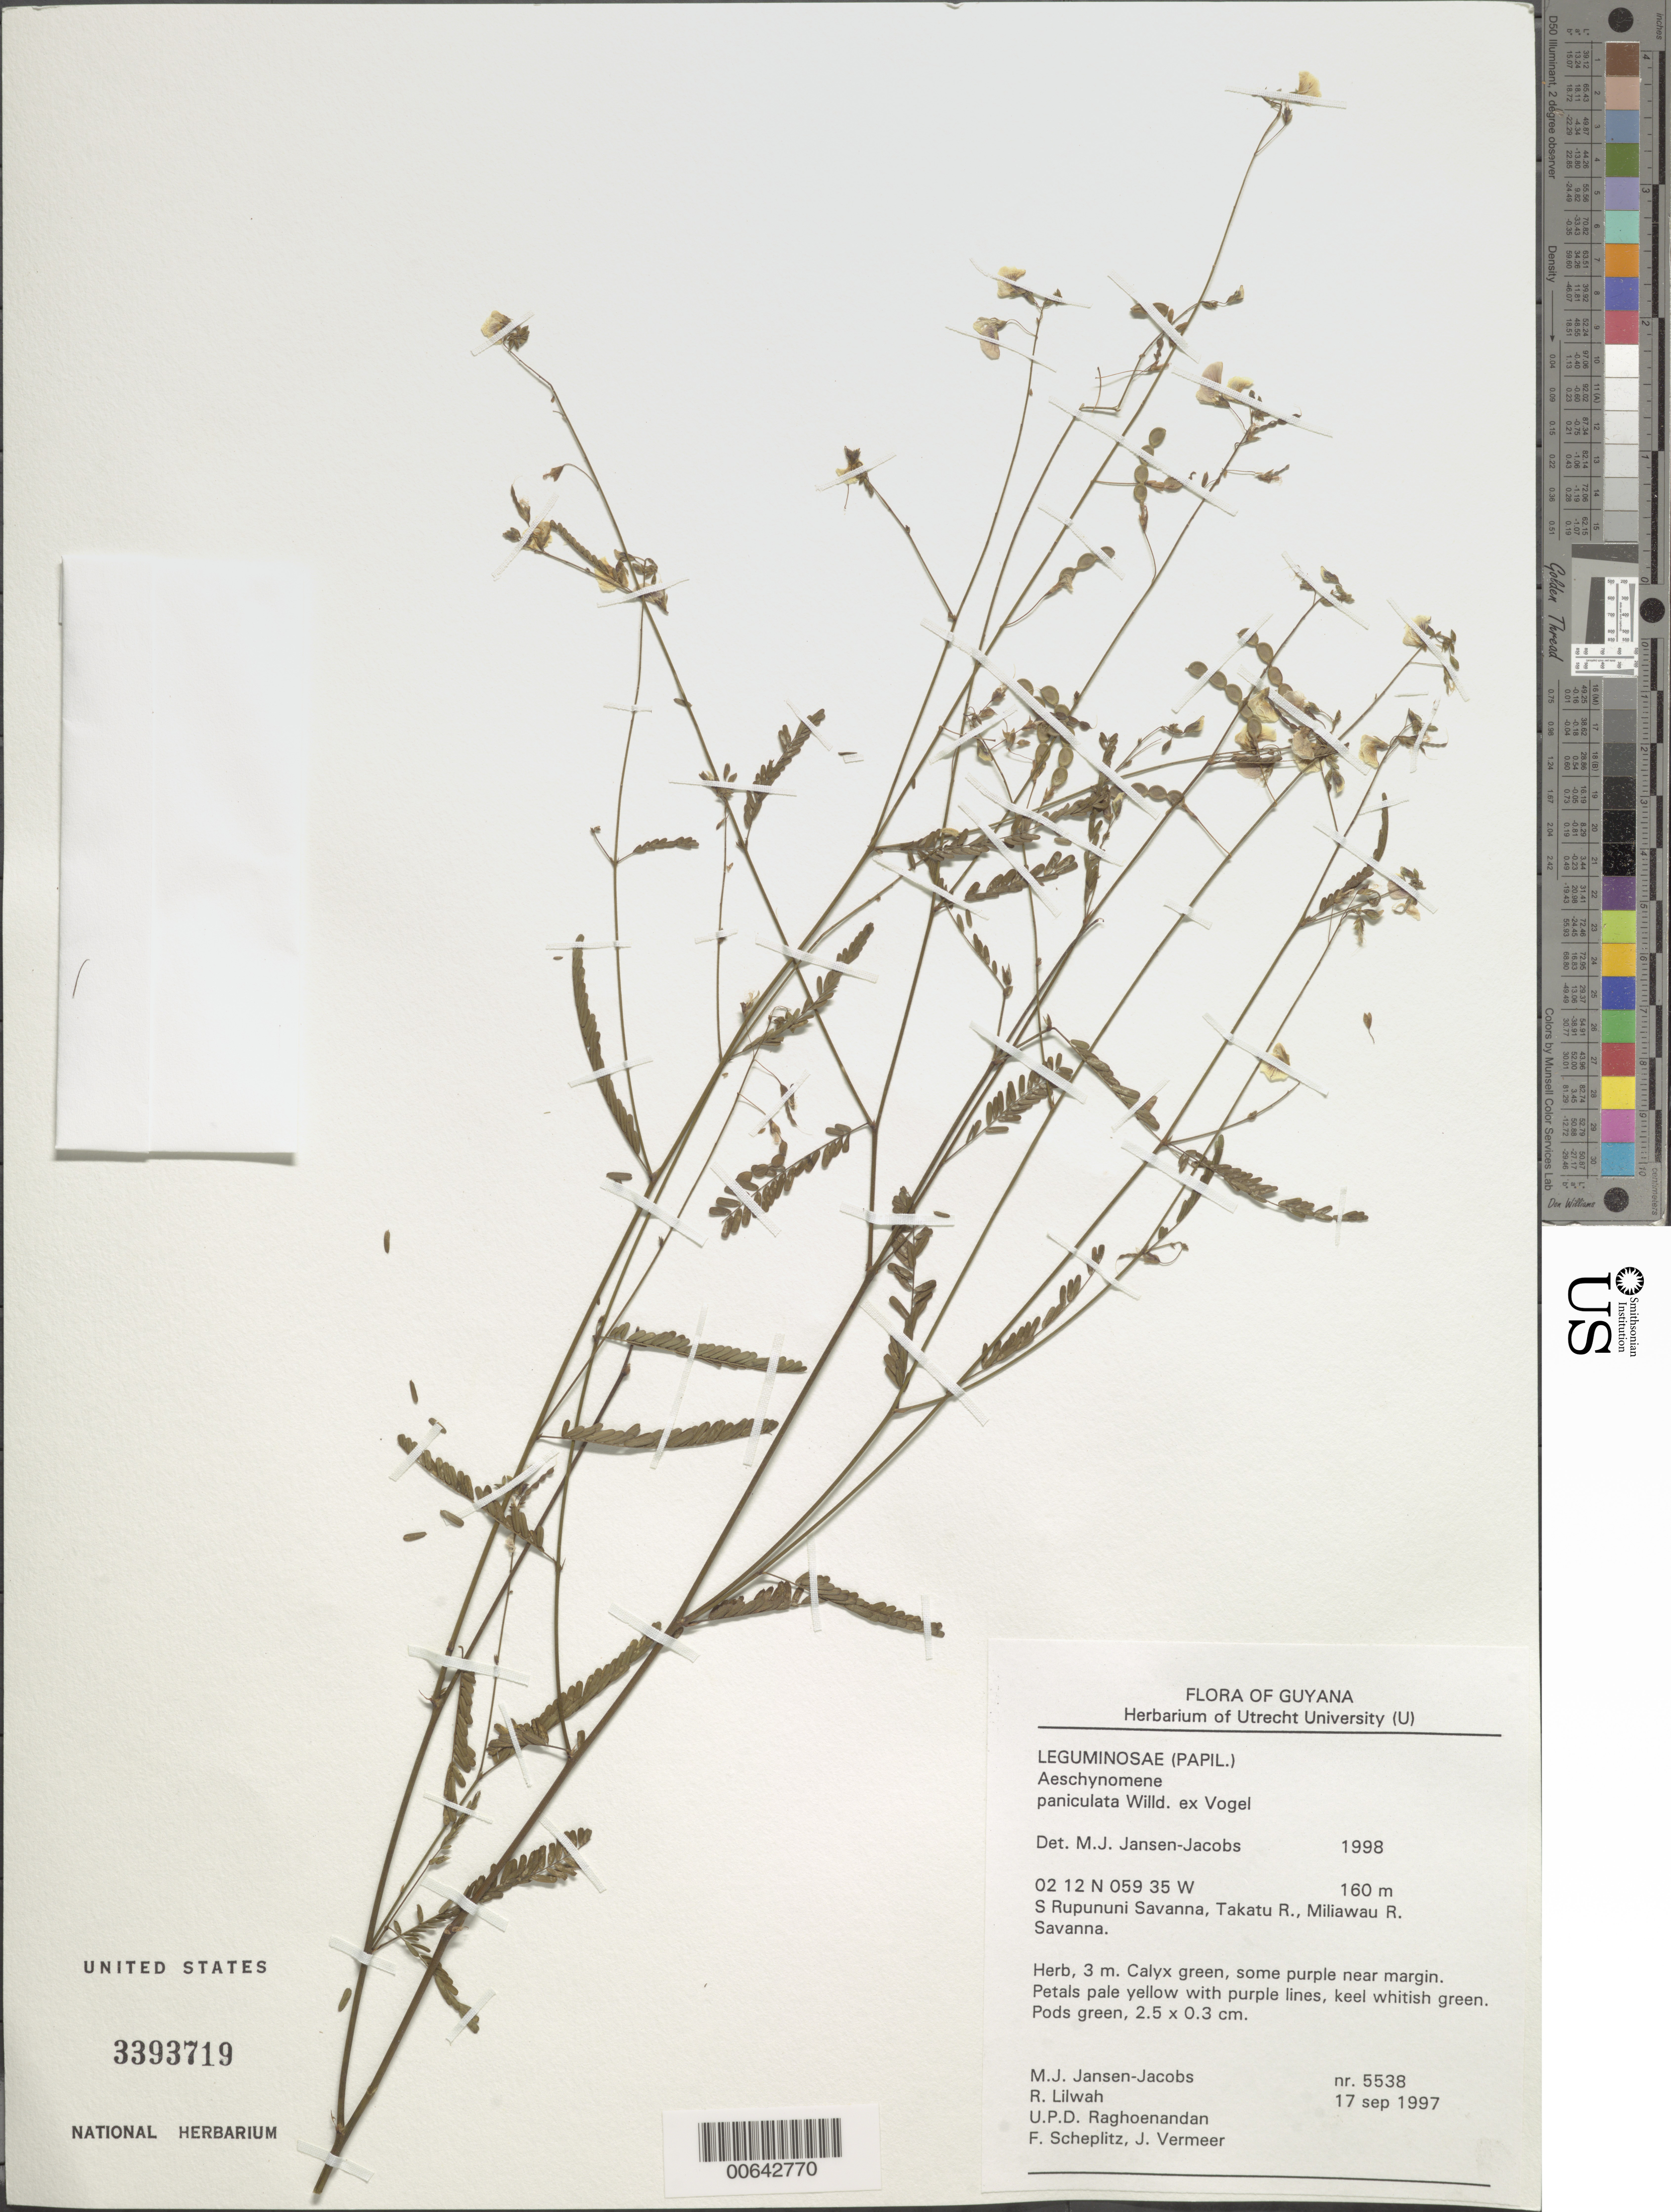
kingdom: Plantae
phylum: Tracheophyta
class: Magnoliopsida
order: Fabales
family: Fabaceae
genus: Aeschynomene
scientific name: Aeschynomene paniculata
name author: Vogel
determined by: Jansen-Jacobs, M. J., (U), Nationaal Herbarium Nederland, Utrecht University branch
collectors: M. J. Jansen-Jacobs, R. Lilwah, U. Raghoenandan, F. Scheplitz & J. Vermeer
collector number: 5538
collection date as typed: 17-Sep-97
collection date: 1997-09-17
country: Guyana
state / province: U. Takutu-U. Essequibo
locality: S. Rupununi savanna, Takutu and Miliawau Rivers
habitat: Savanna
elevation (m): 160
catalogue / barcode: US 3393719